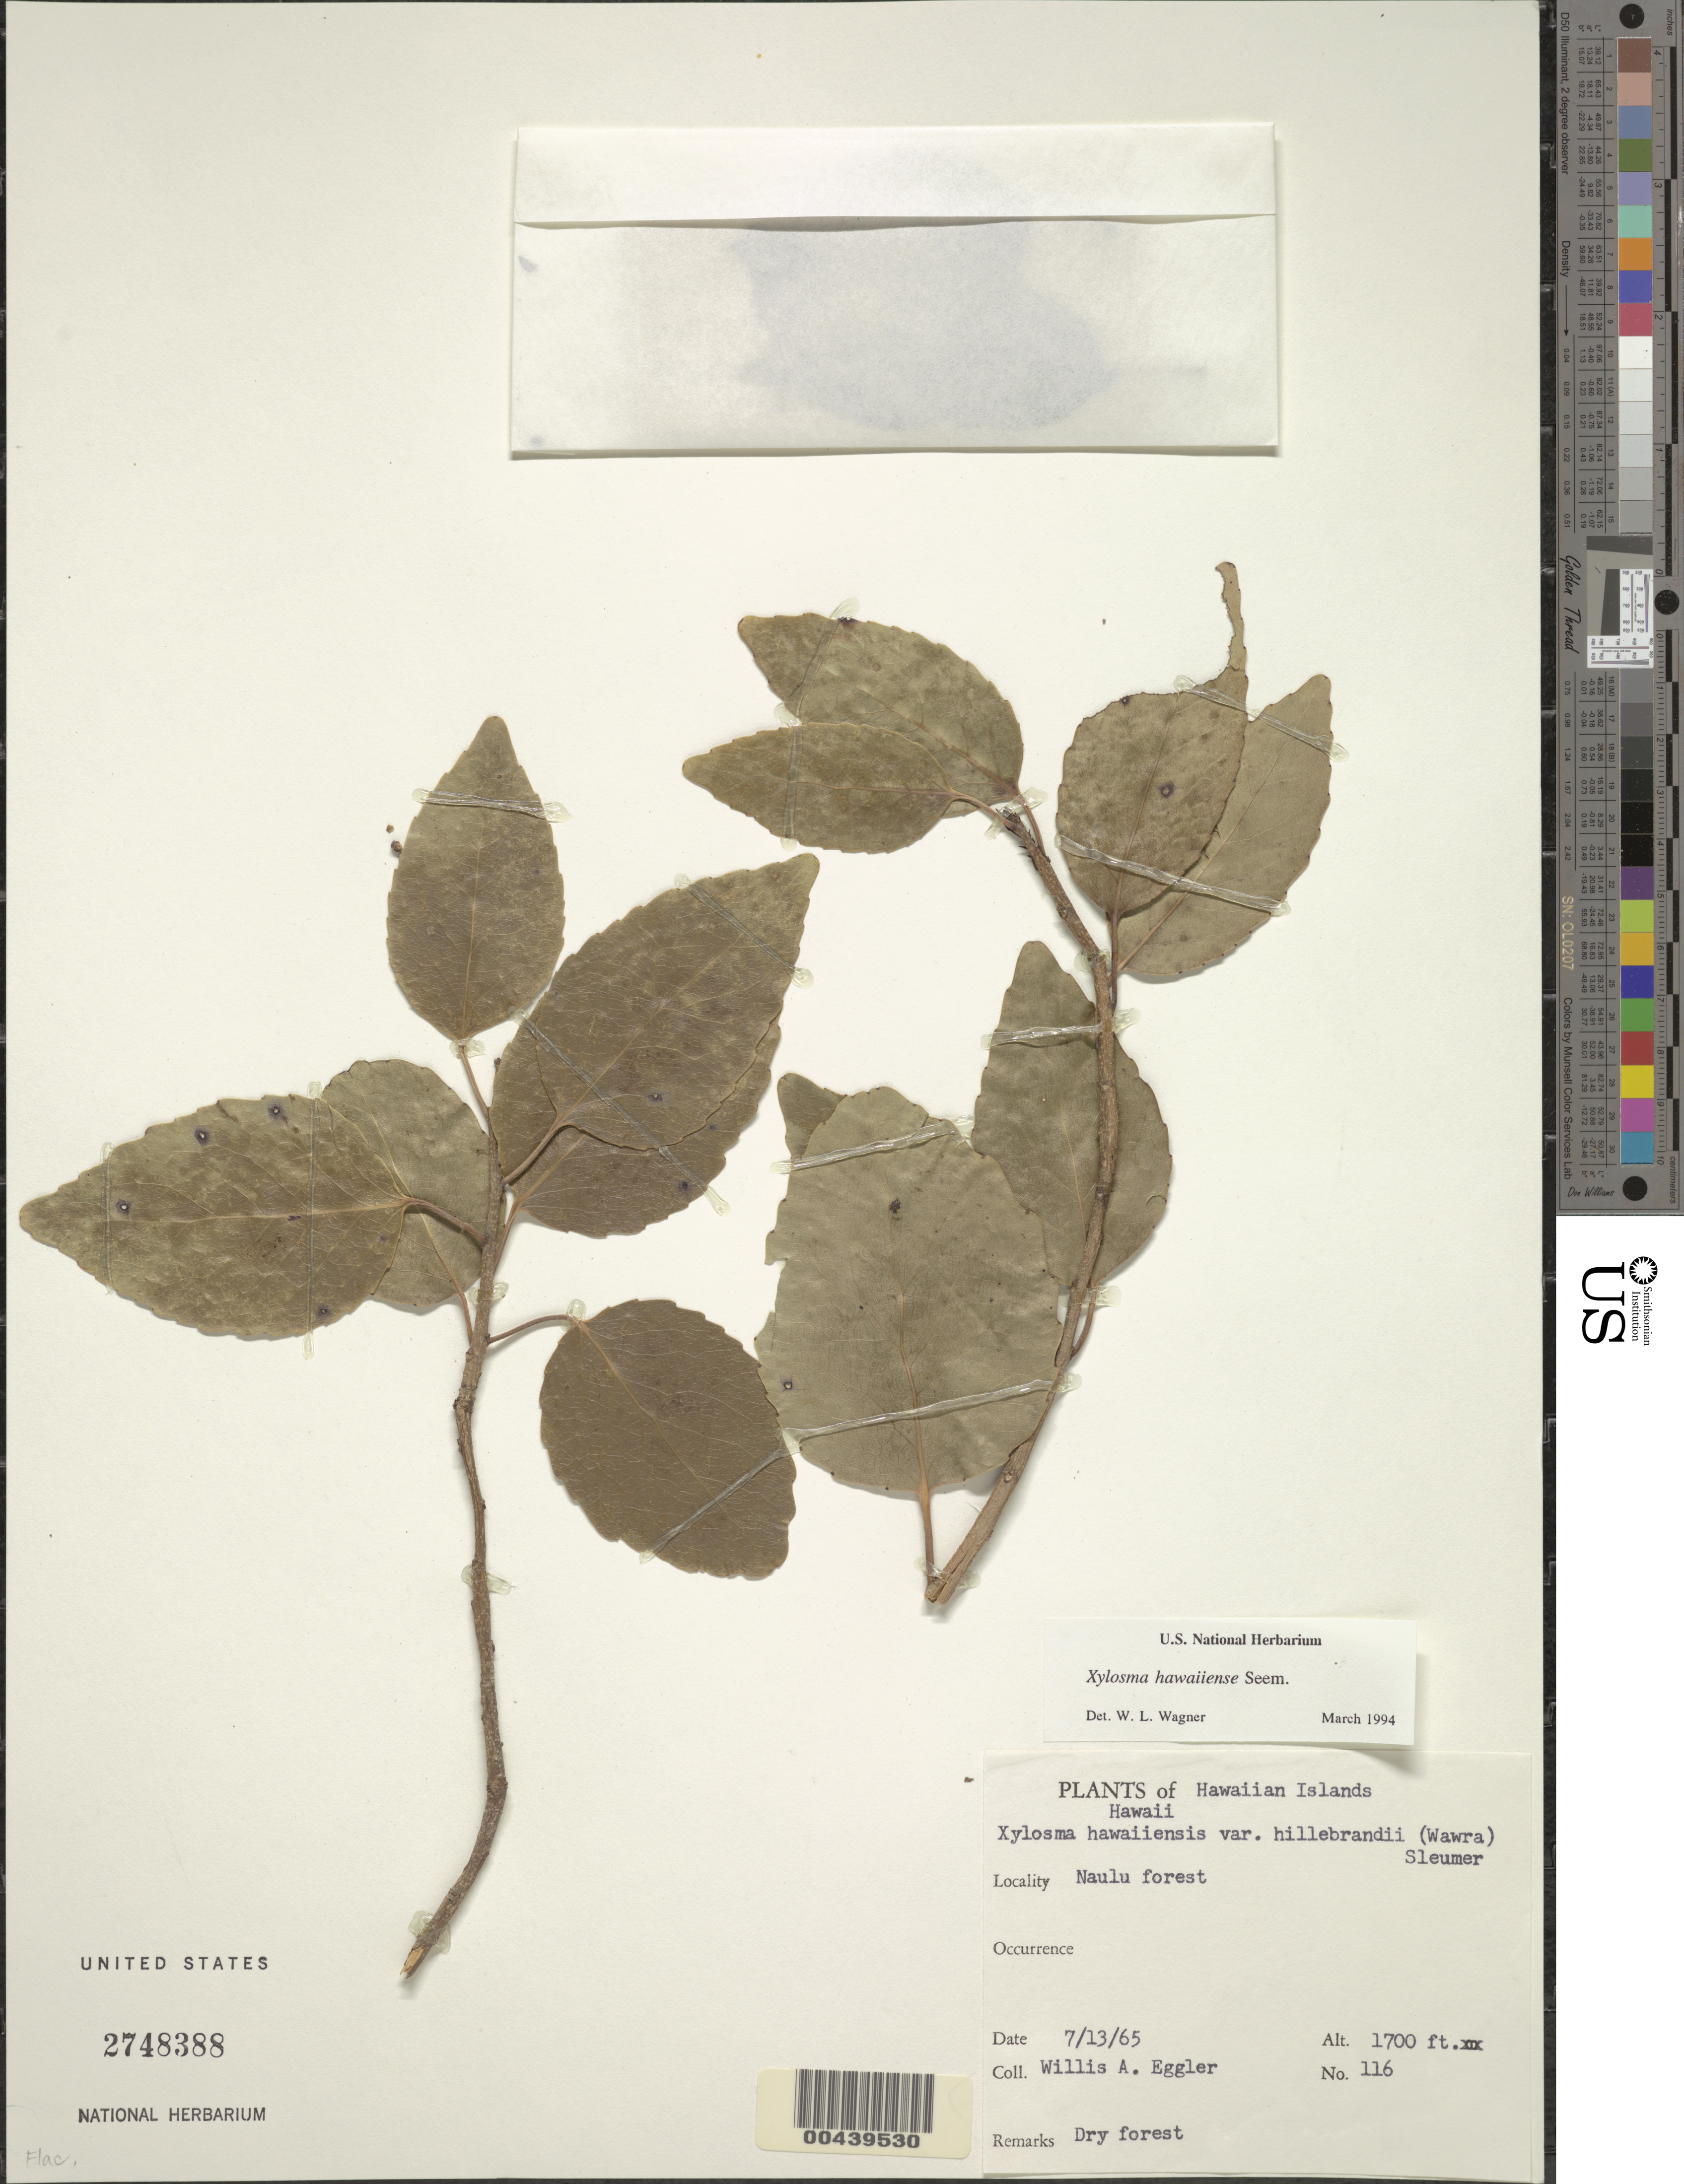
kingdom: Plantae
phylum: Tracheophyta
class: Magnoliopsida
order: Malpighiales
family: Salicaceae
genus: Xylosma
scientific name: Xylosma hawaiensis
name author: Seem.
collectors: W. A. Eggler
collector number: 116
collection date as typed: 13 Jul 1965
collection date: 1965-07-13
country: United States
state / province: Hawaii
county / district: Hawaii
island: Hawaii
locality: Naulu forest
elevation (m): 518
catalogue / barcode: US 2748388